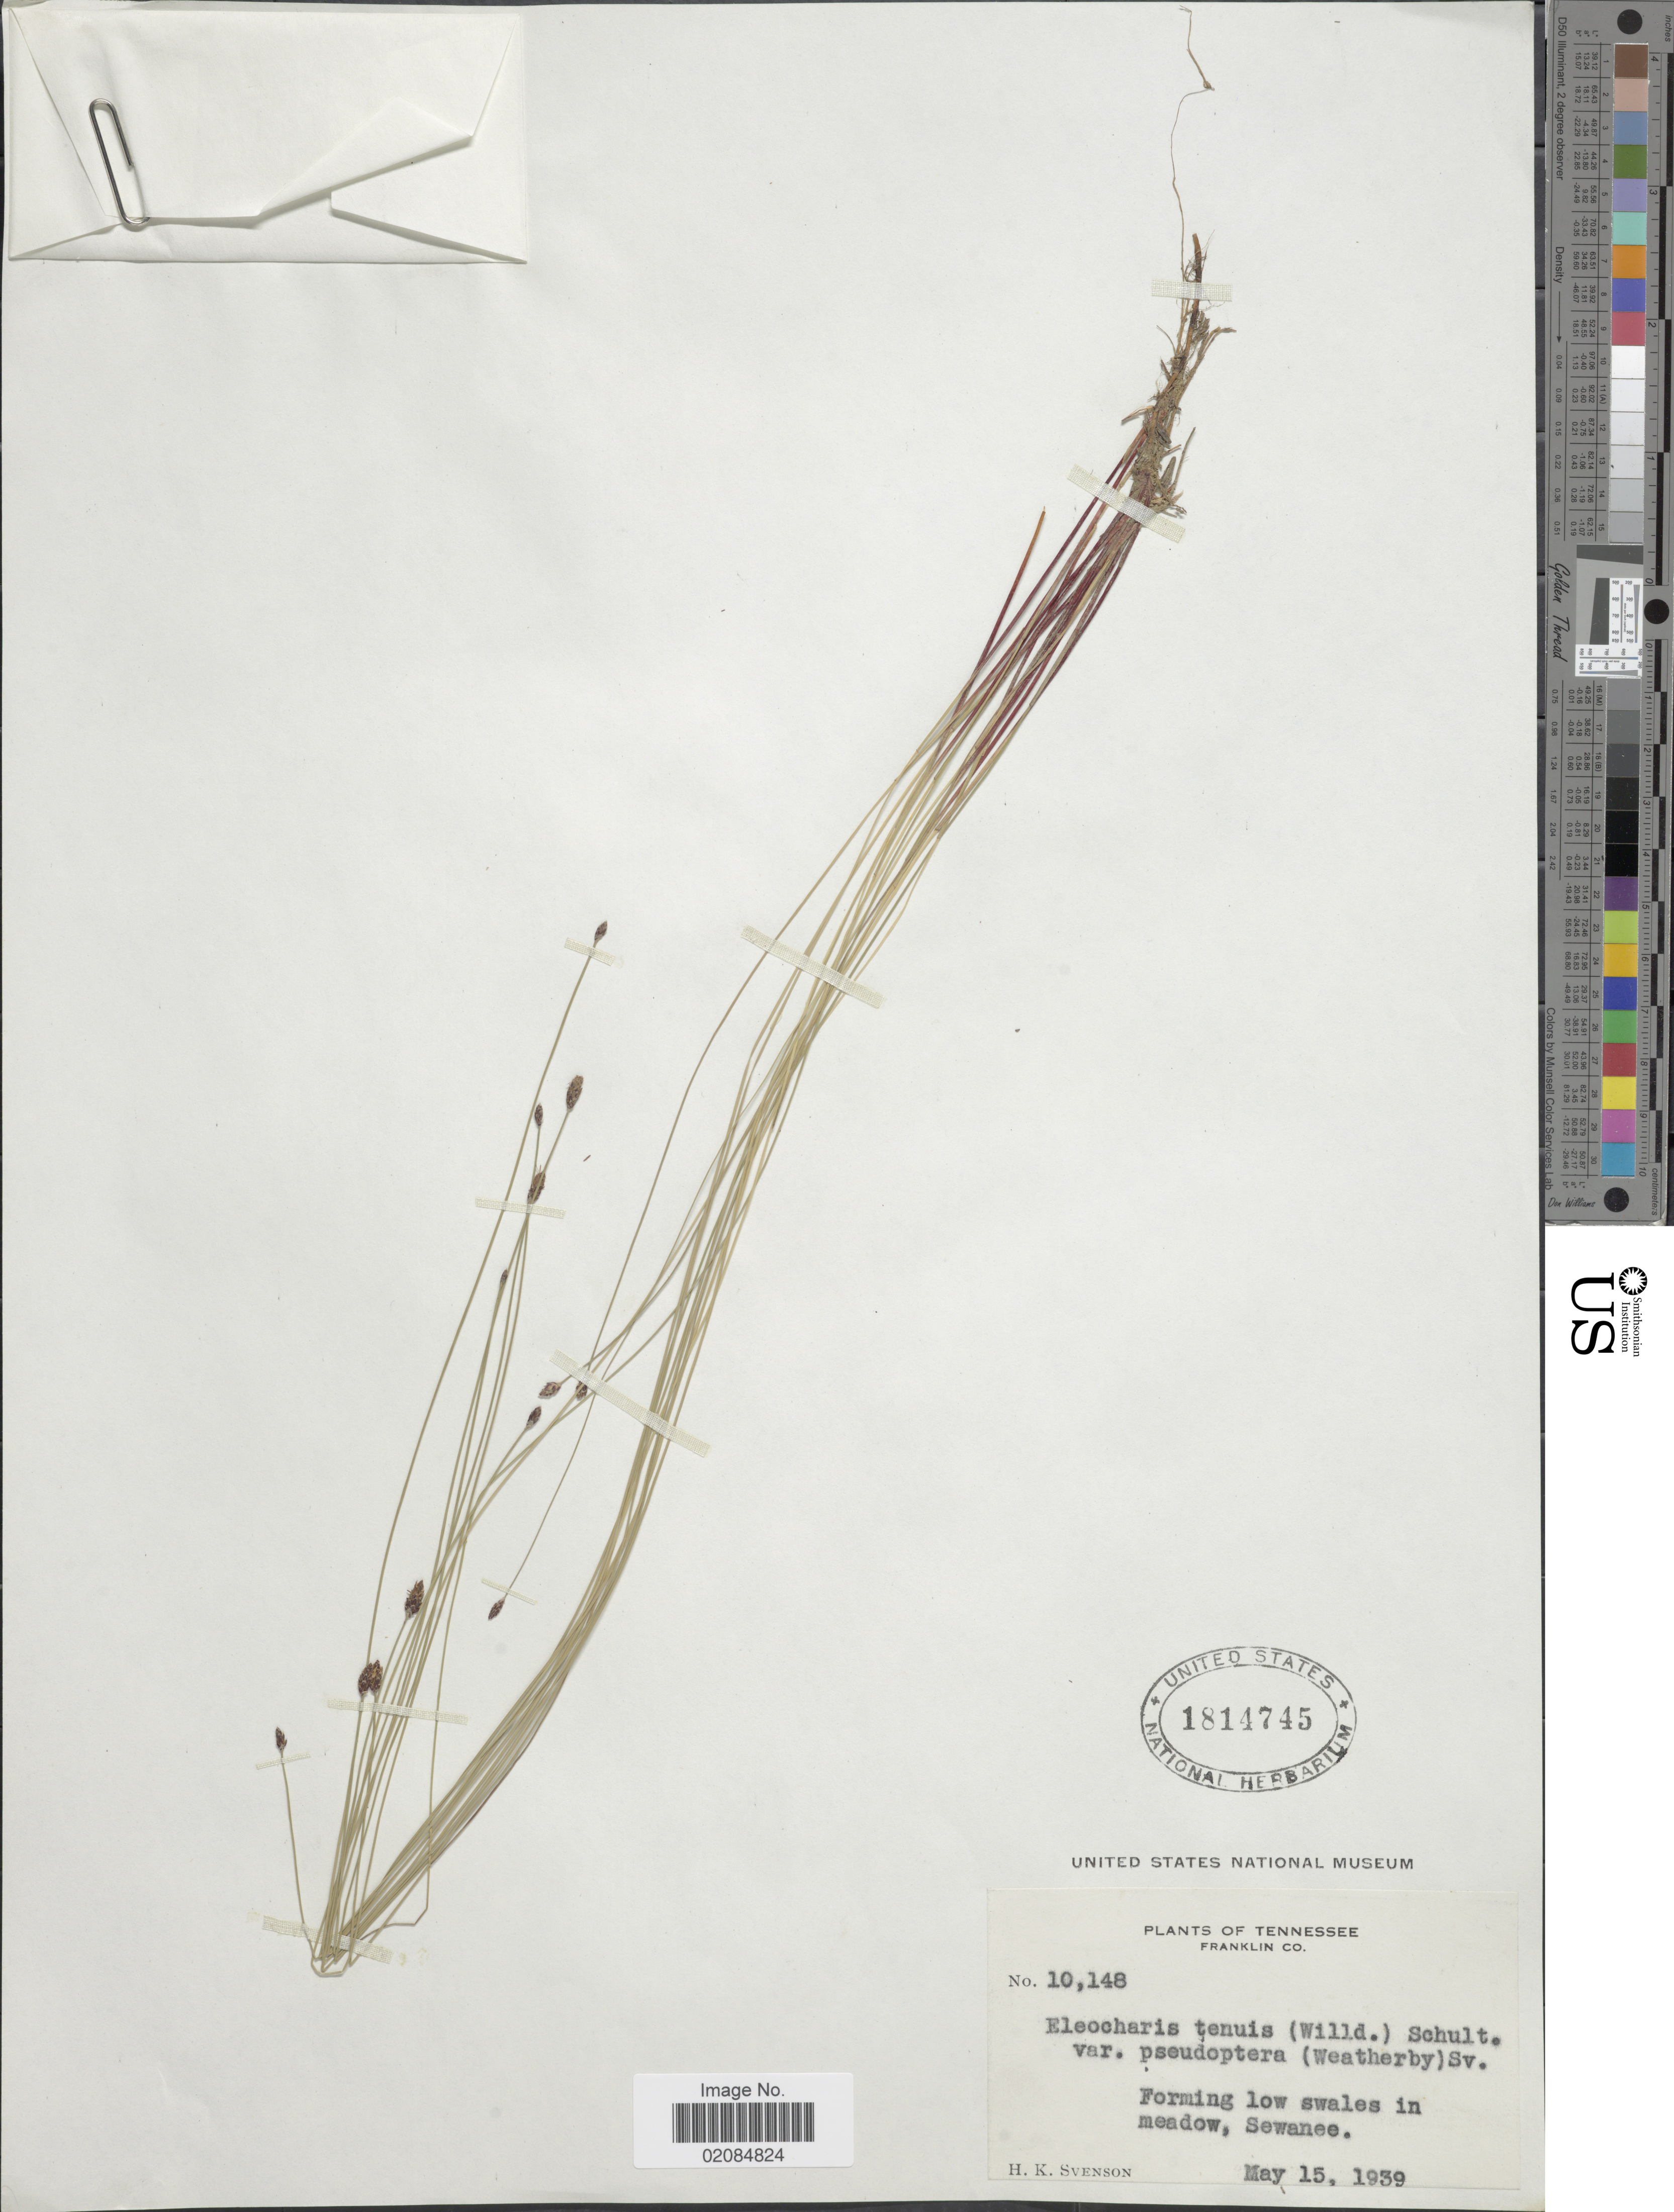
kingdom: Plantae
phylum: Tracheophyta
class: Liliopsida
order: Poales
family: Cyperaceae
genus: Eleocharis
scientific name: Eleocharis tenuis var. pseudoptera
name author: (Weath.) Svenson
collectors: H. K. Svenson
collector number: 10148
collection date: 1939-05-15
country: United States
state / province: Tennessee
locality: Franklin Co. Forming low swales in meadow, Sewanee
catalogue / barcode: US 1814745